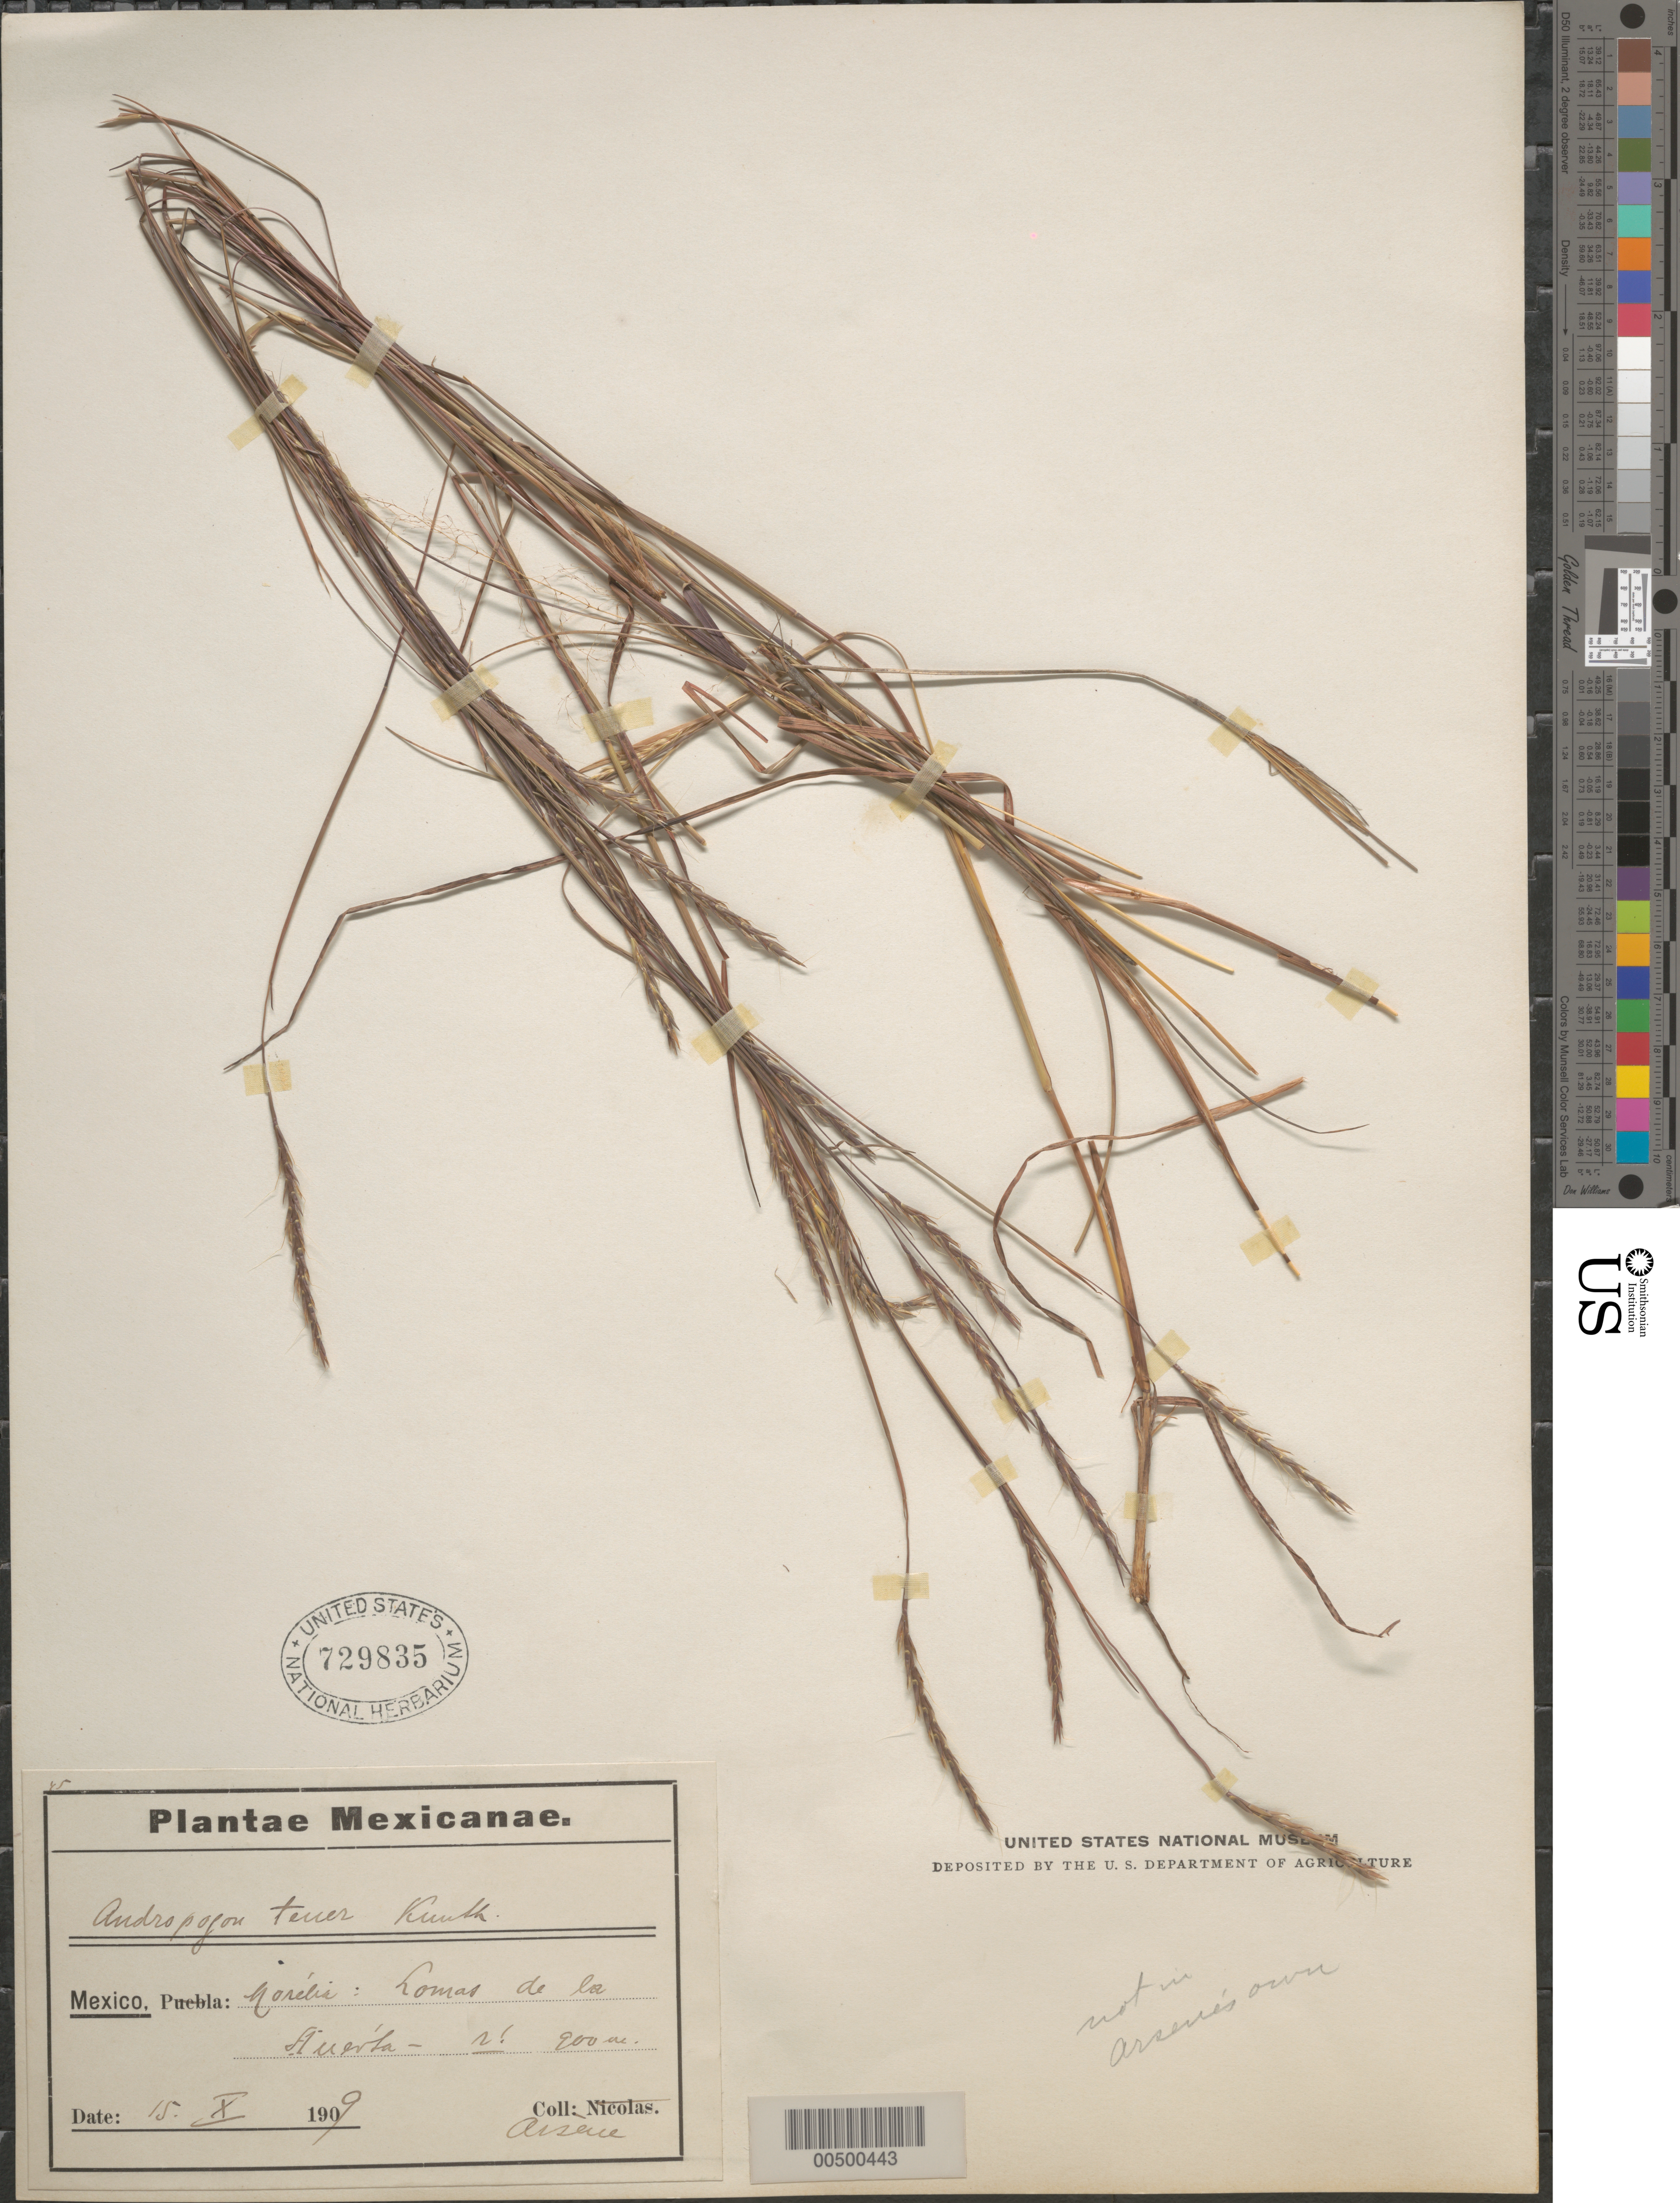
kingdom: Plantae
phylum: Tracheophyta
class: Liliopsida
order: Poales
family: Poaceae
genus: Schizachyrium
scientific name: Schizachyrium tenerum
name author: Nees in Mart.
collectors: Bro. G. Arsène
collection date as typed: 15 Oct 1909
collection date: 1909-10-15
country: Mexico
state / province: Michoacán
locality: Morelia, Lomas de la Huerta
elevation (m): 900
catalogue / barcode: US 729835